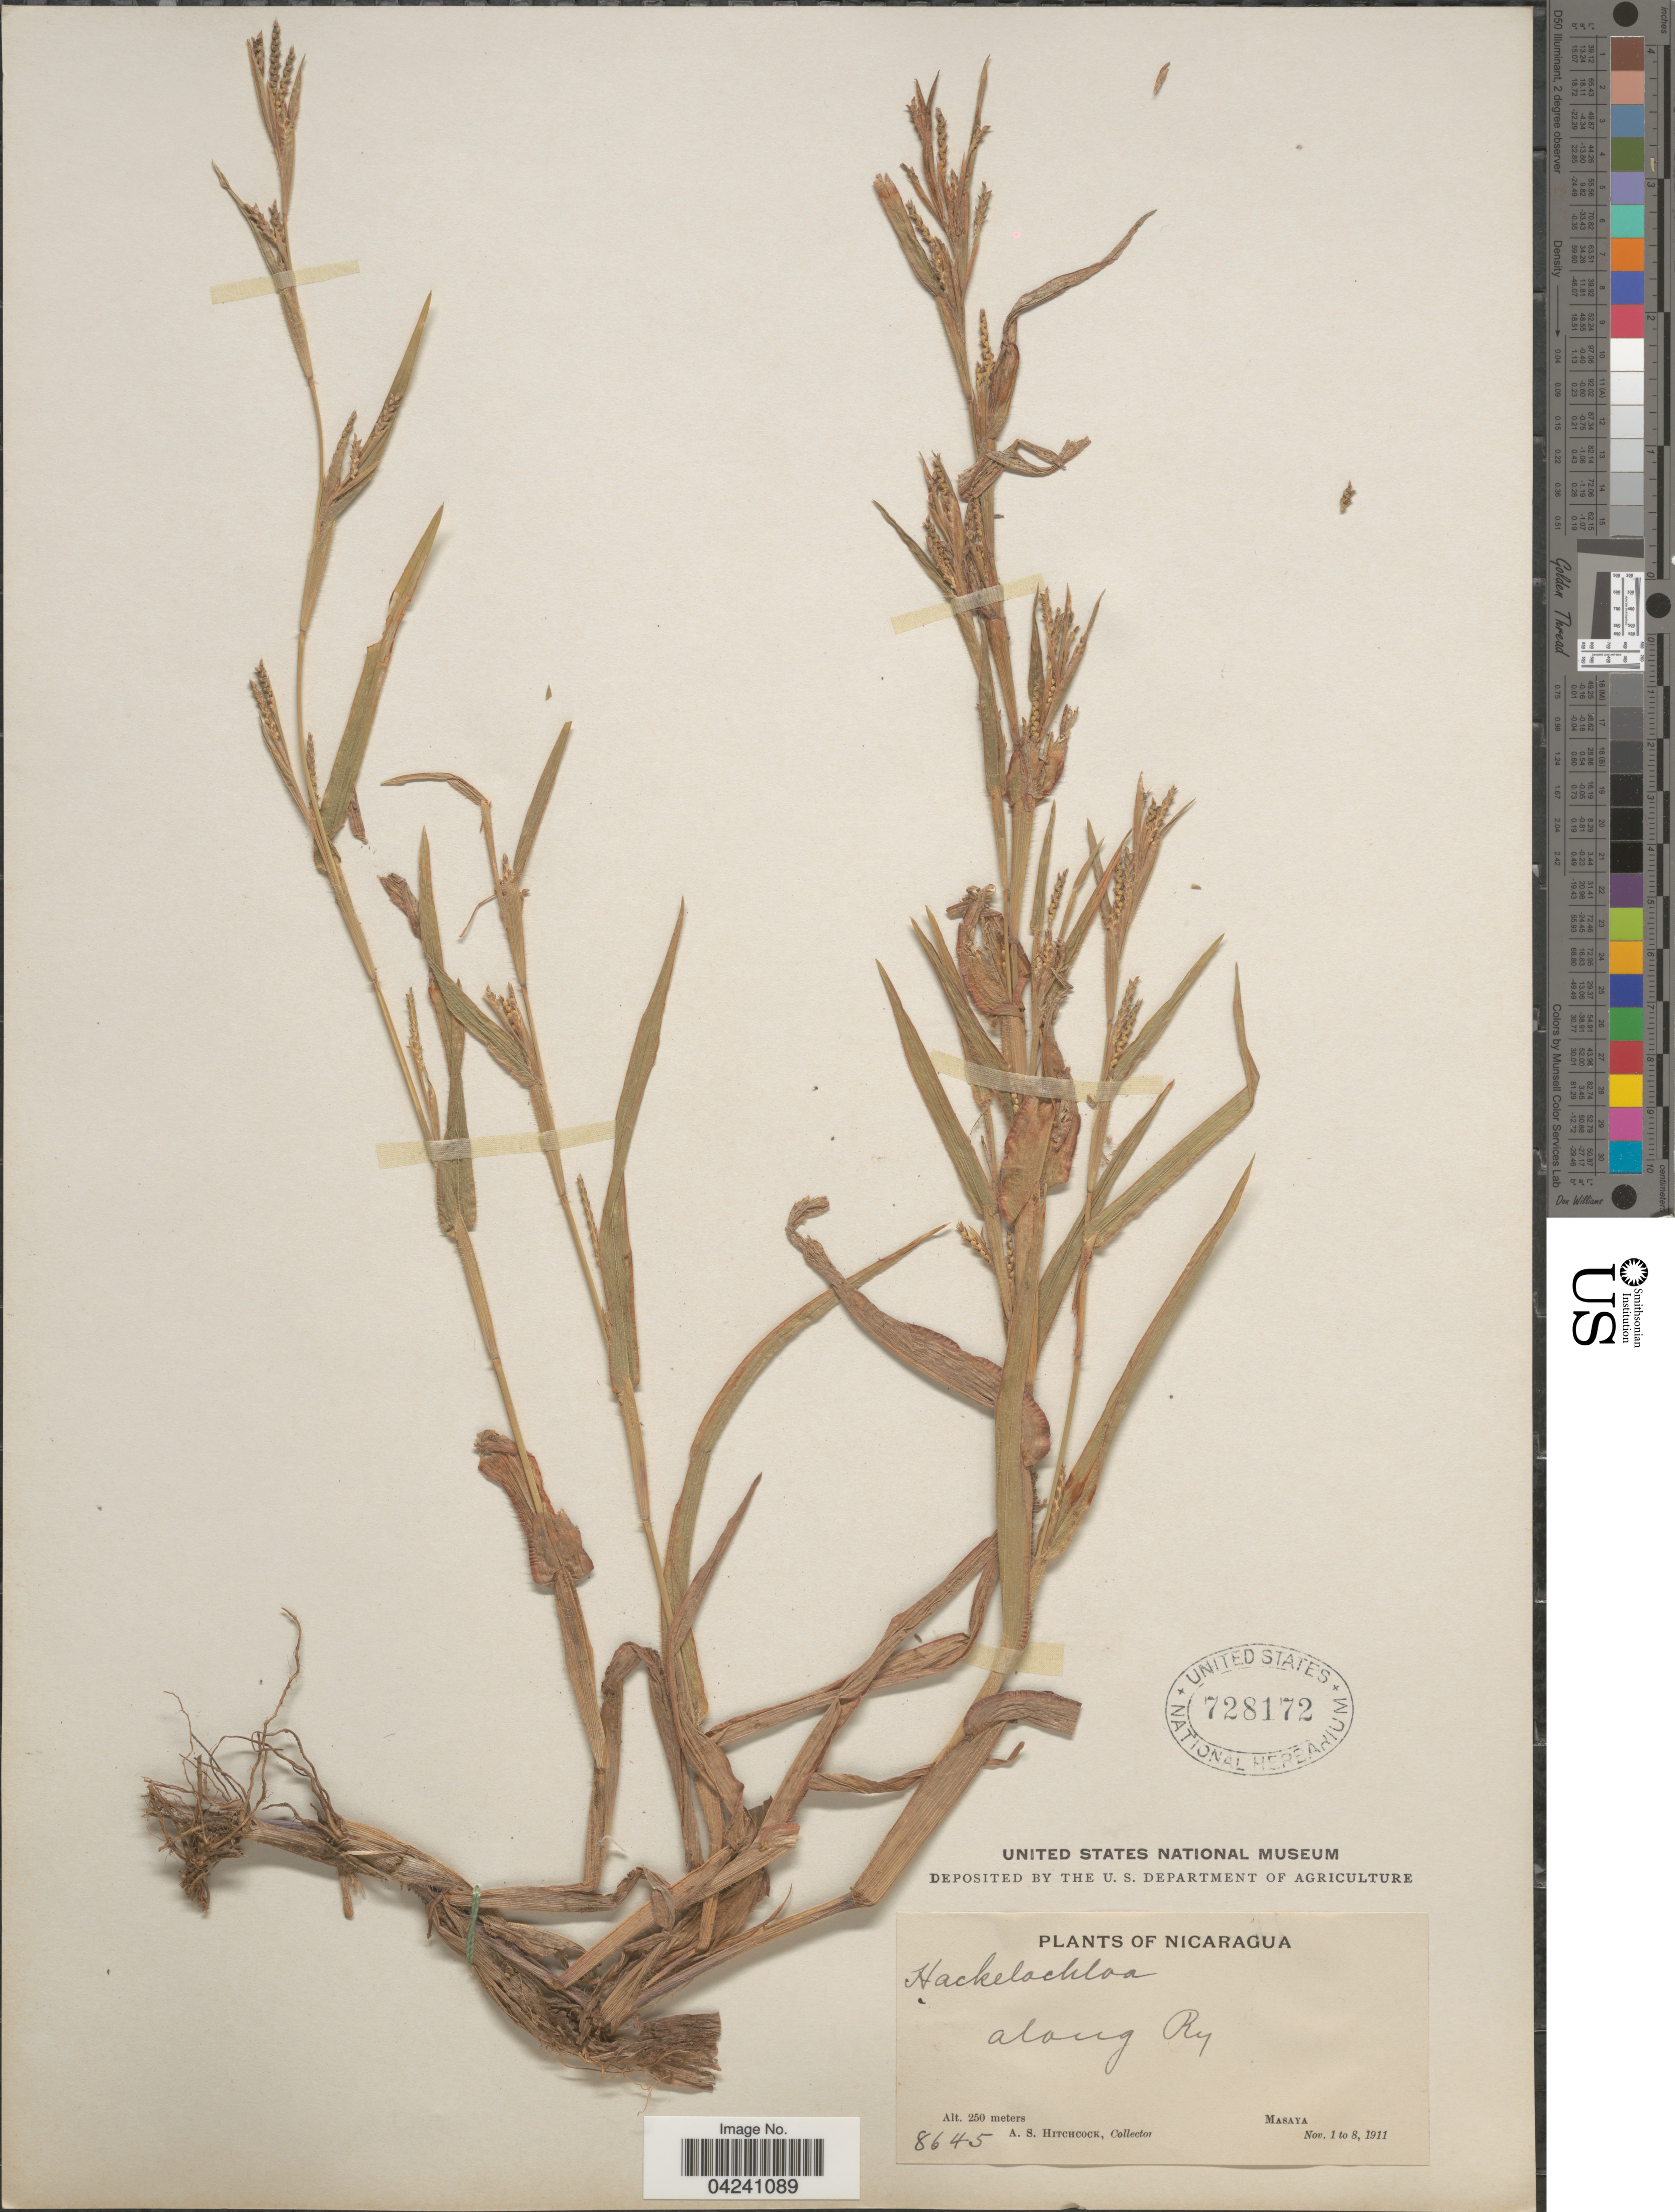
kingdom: Plantae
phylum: Tracheophyta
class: Liliopsida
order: Poales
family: Poaceae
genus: Hackelochloa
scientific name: Hackelochloa granularis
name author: (L.) Kuntze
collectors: A. S. Hitchcock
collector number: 8645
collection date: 1911-11-01/1911-11-08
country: Nicaragua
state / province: Masaya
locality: Along Ry.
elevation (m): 250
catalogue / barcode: US 728172